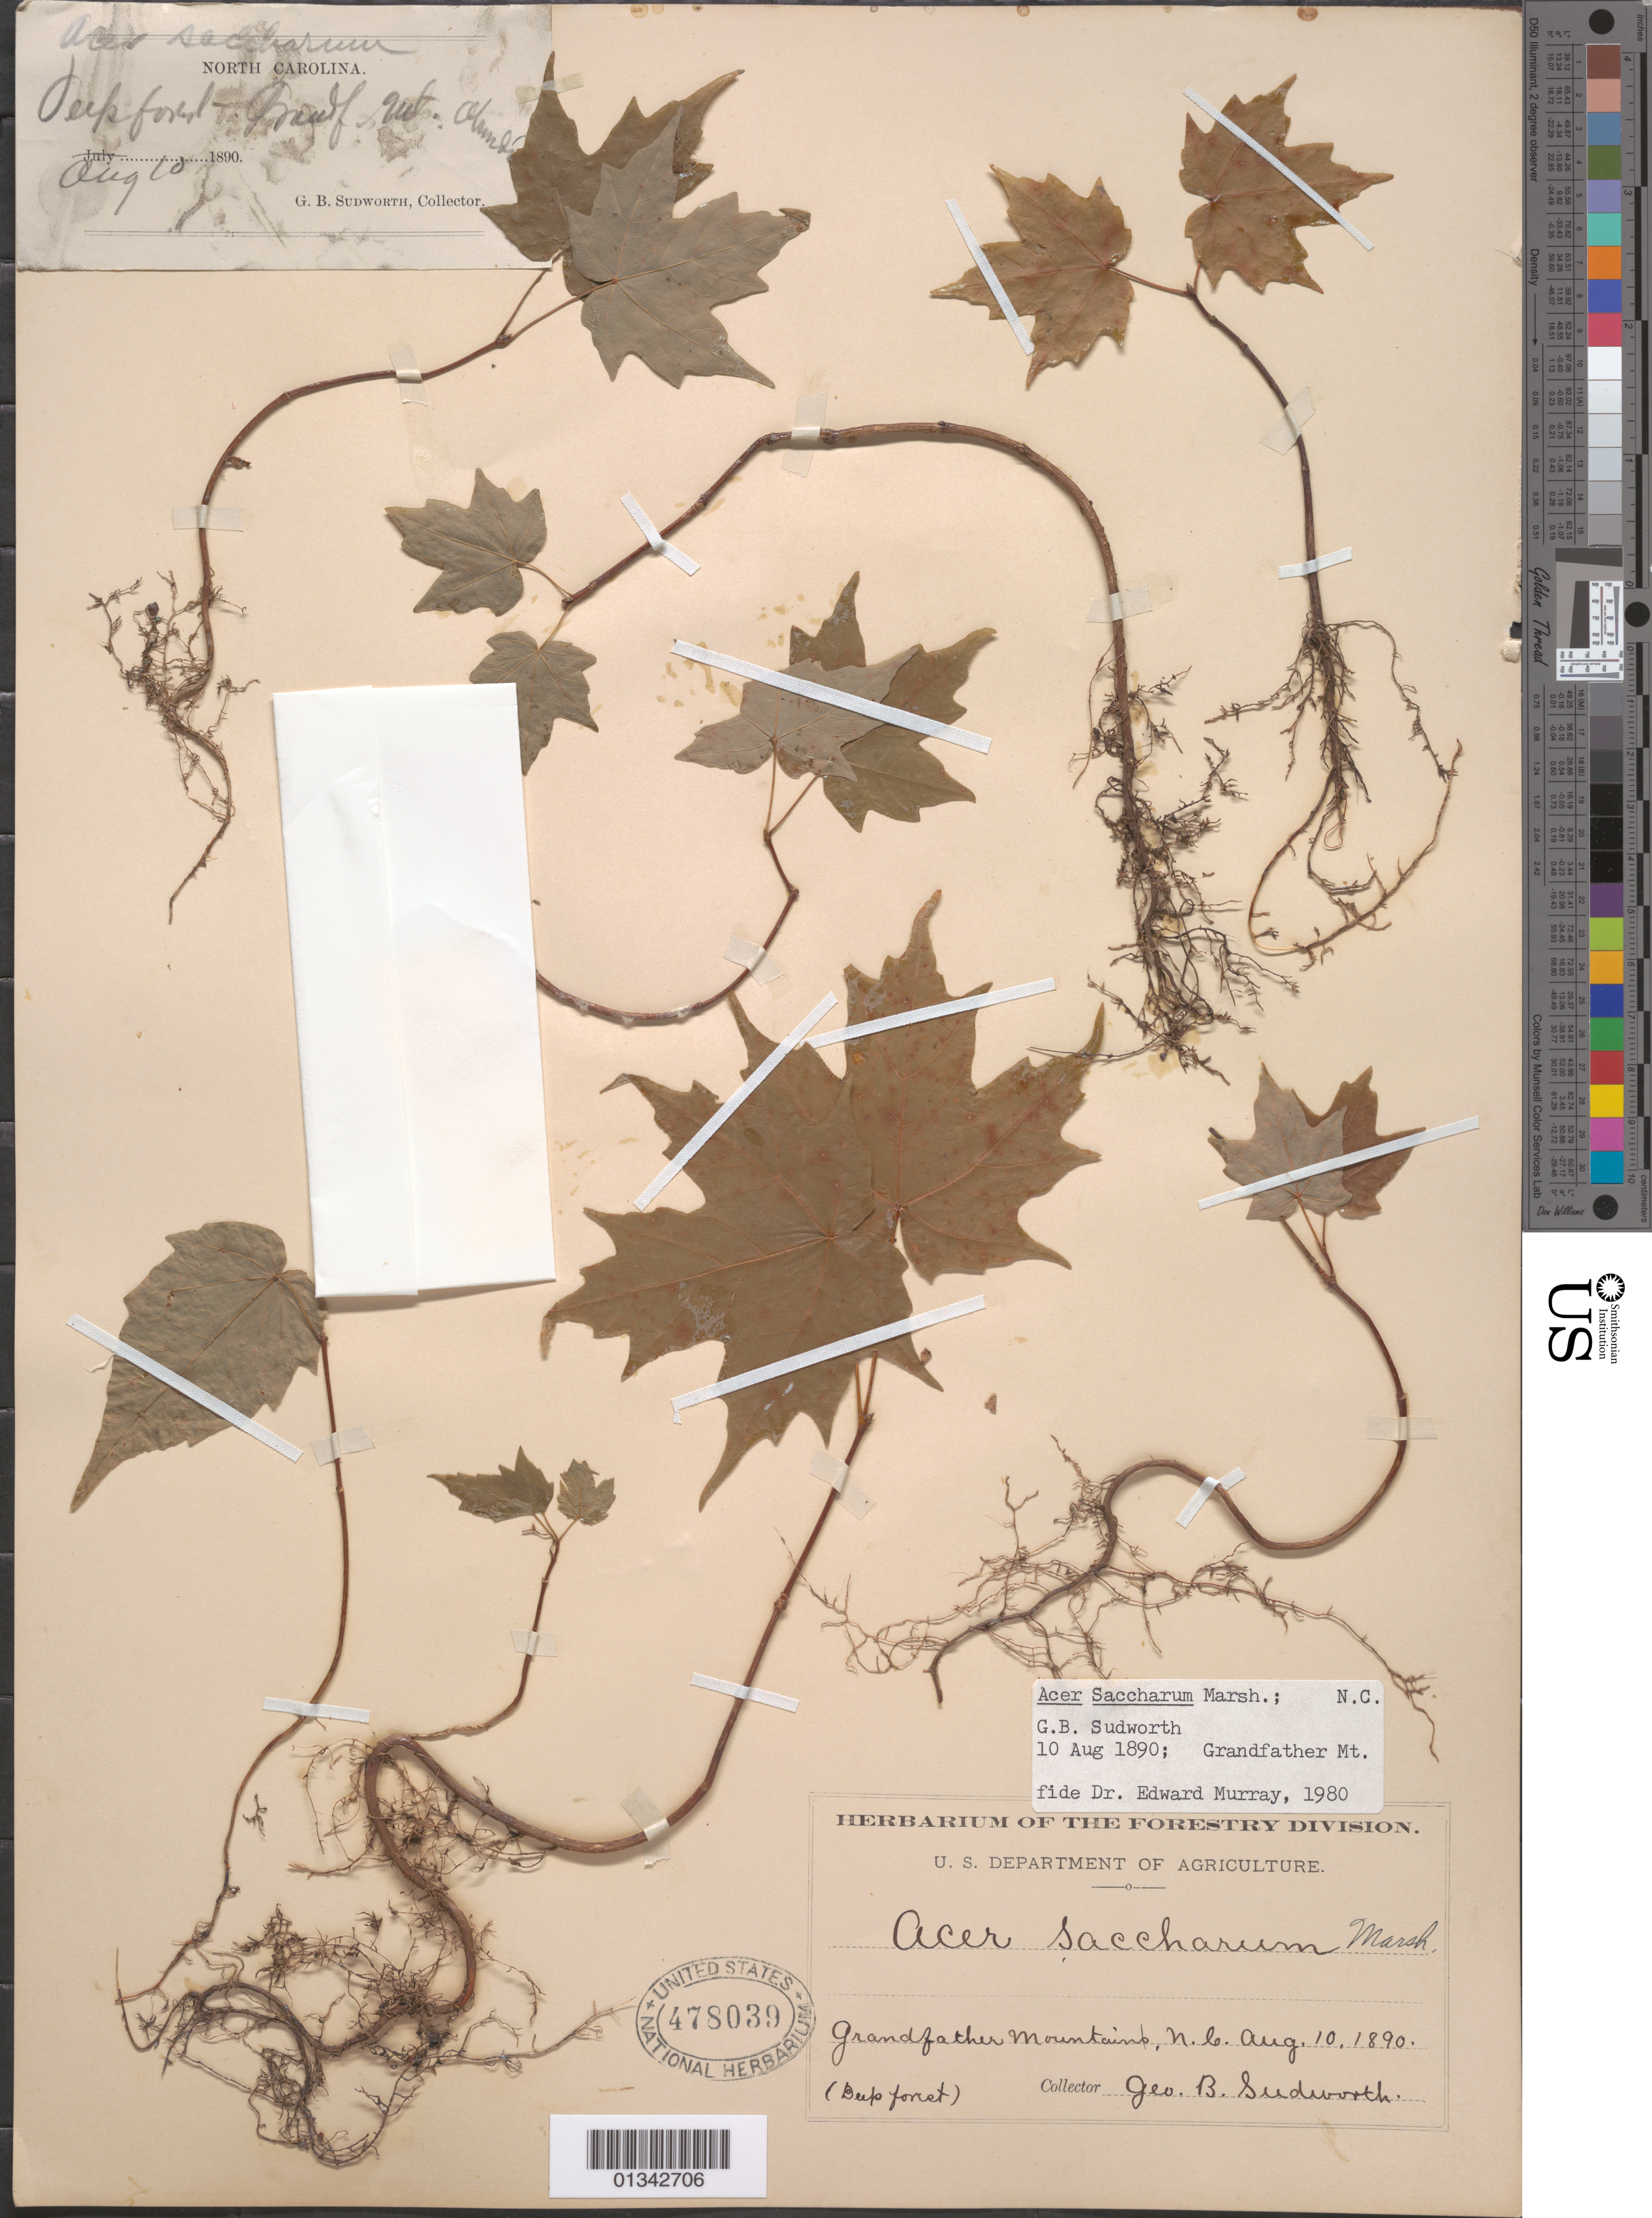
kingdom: Plantae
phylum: Tracheophyta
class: Magnoliopsida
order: Sapindales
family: Sapindaceae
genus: Acer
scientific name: Acer saccharum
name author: Marshall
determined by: Murray, Edward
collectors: G. B. Sudworth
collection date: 1890-08-10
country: United States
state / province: North Carolina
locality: Grandfather Mountain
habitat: Deep forest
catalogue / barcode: US 478039